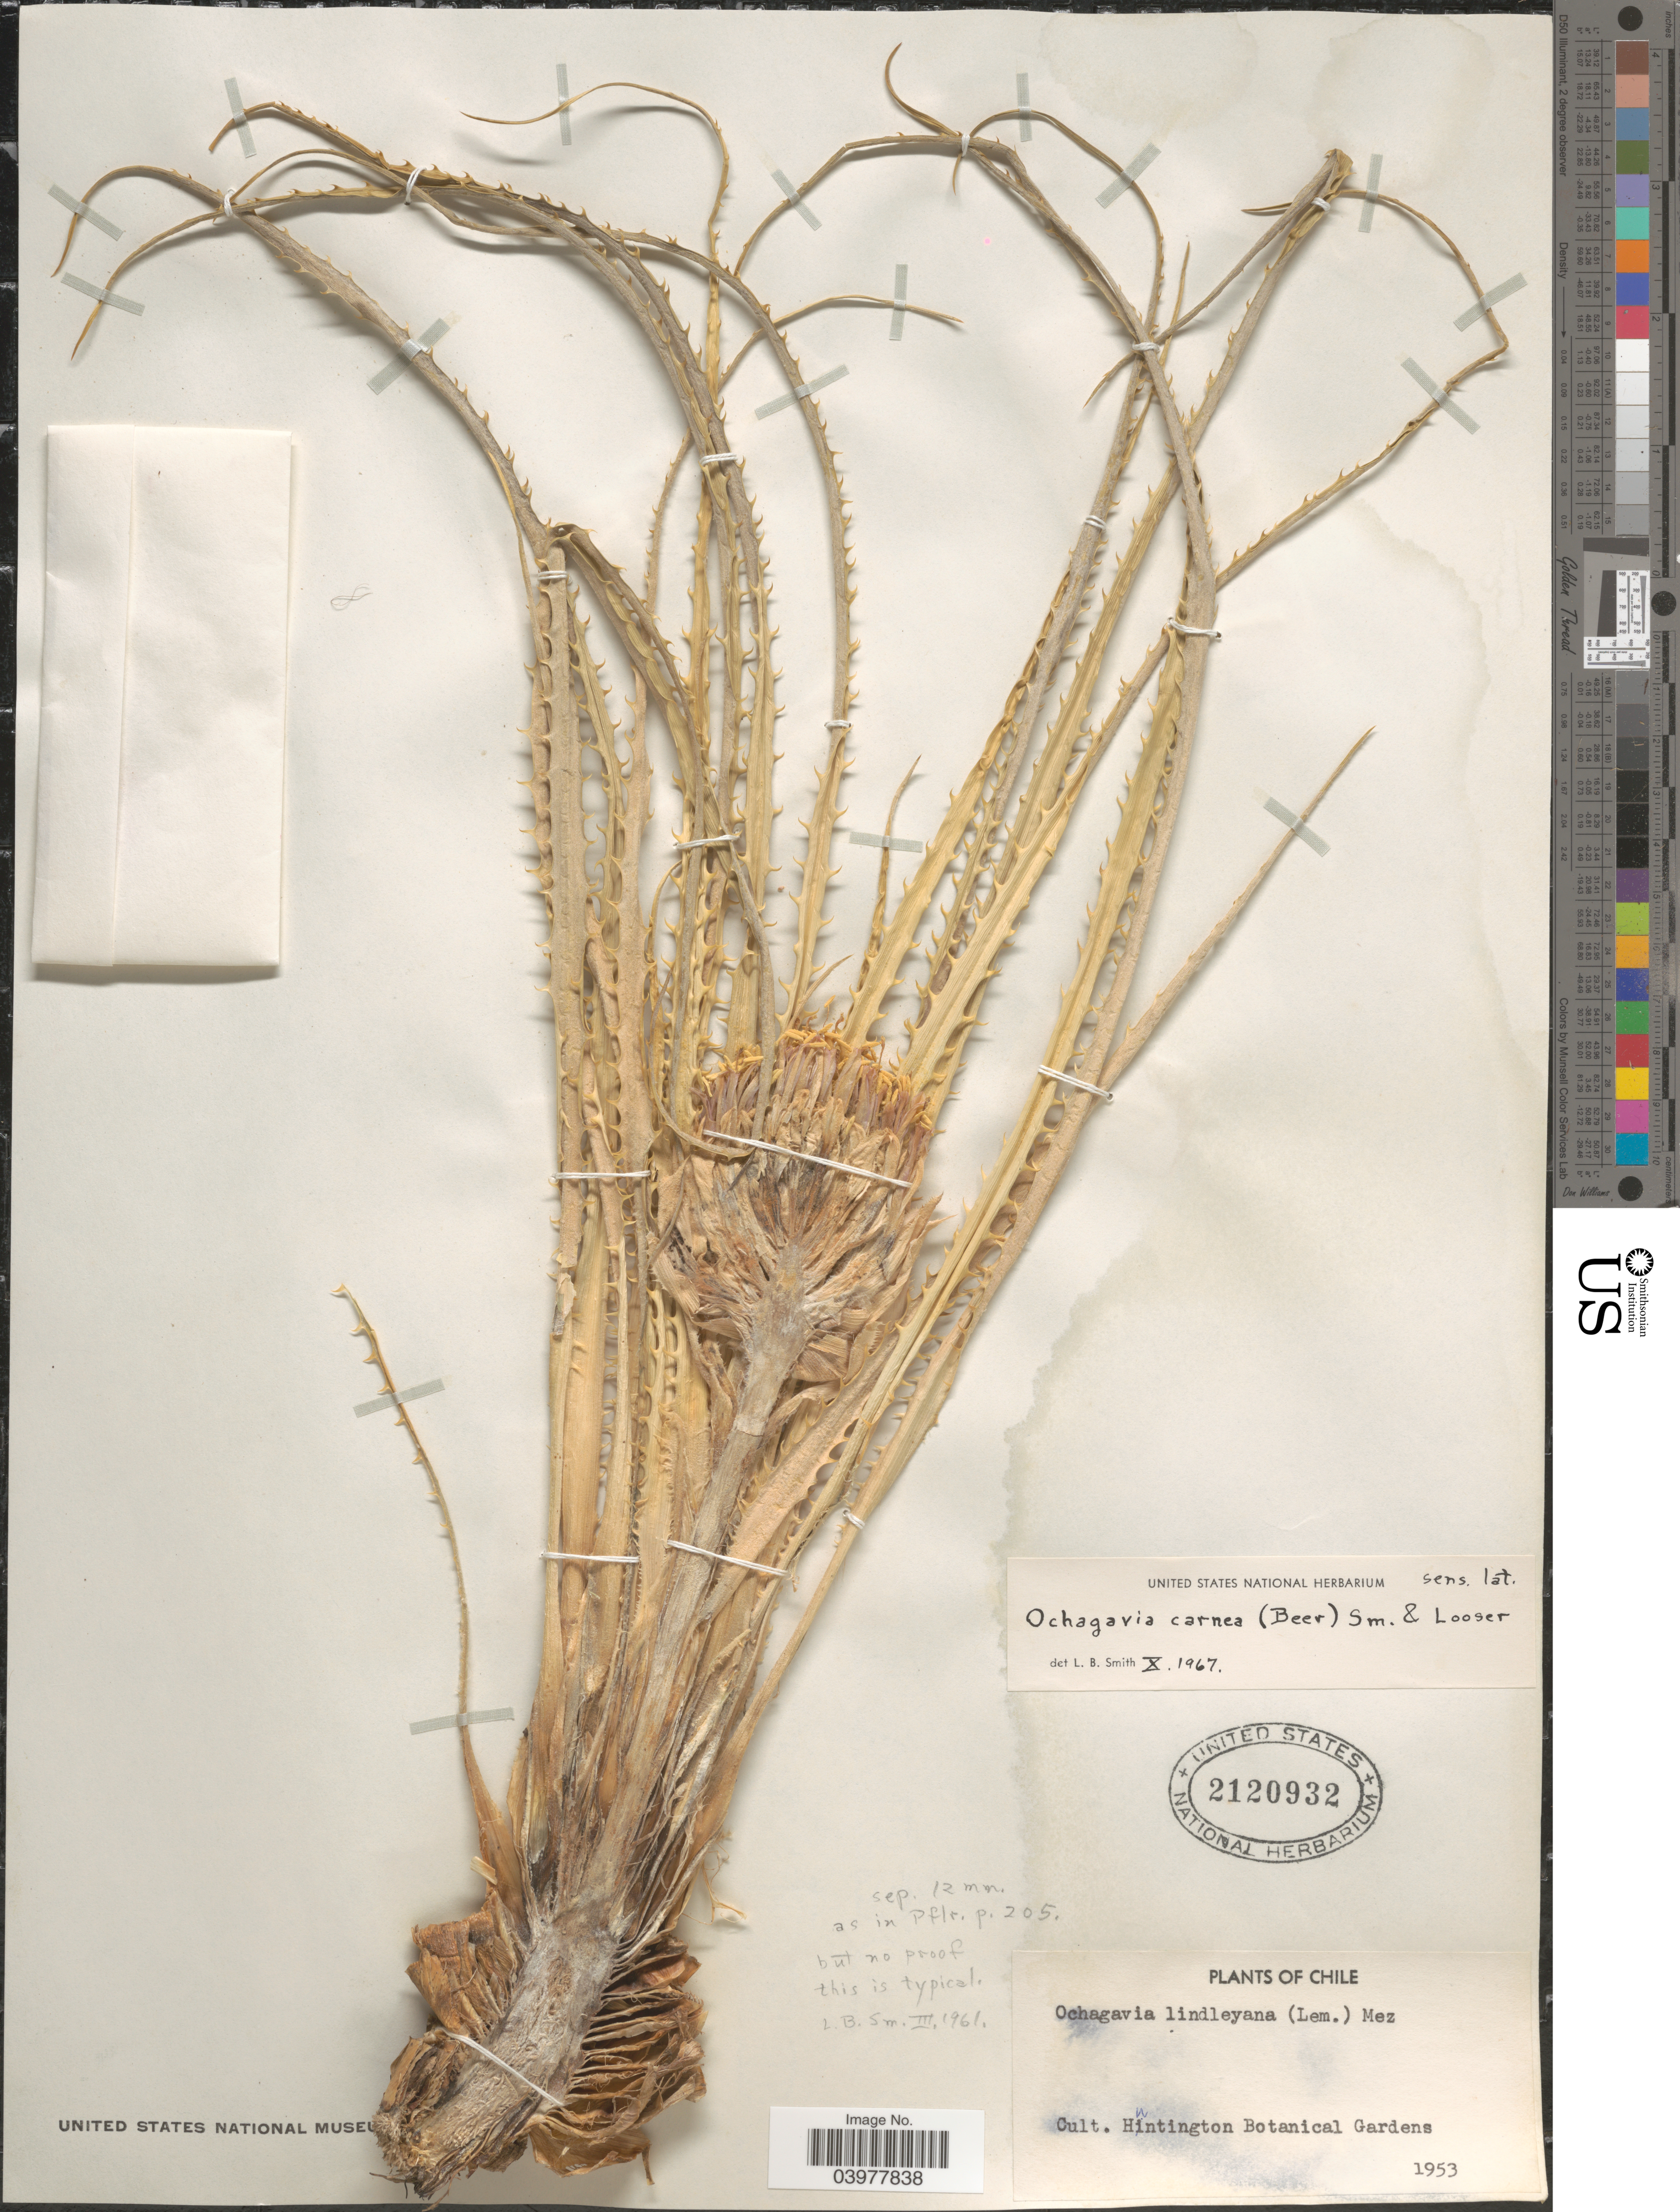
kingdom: Plantae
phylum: Tracheophyta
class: Liliopsida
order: Poales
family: Bromeliaceae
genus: Ochagavia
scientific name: Ochagavia carnea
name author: (Beer) L.B. Sm. & Looser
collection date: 1953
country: United States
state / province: California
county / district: Los Angeles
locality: Huntington Botanical Gardens.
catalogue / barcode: US 2120932